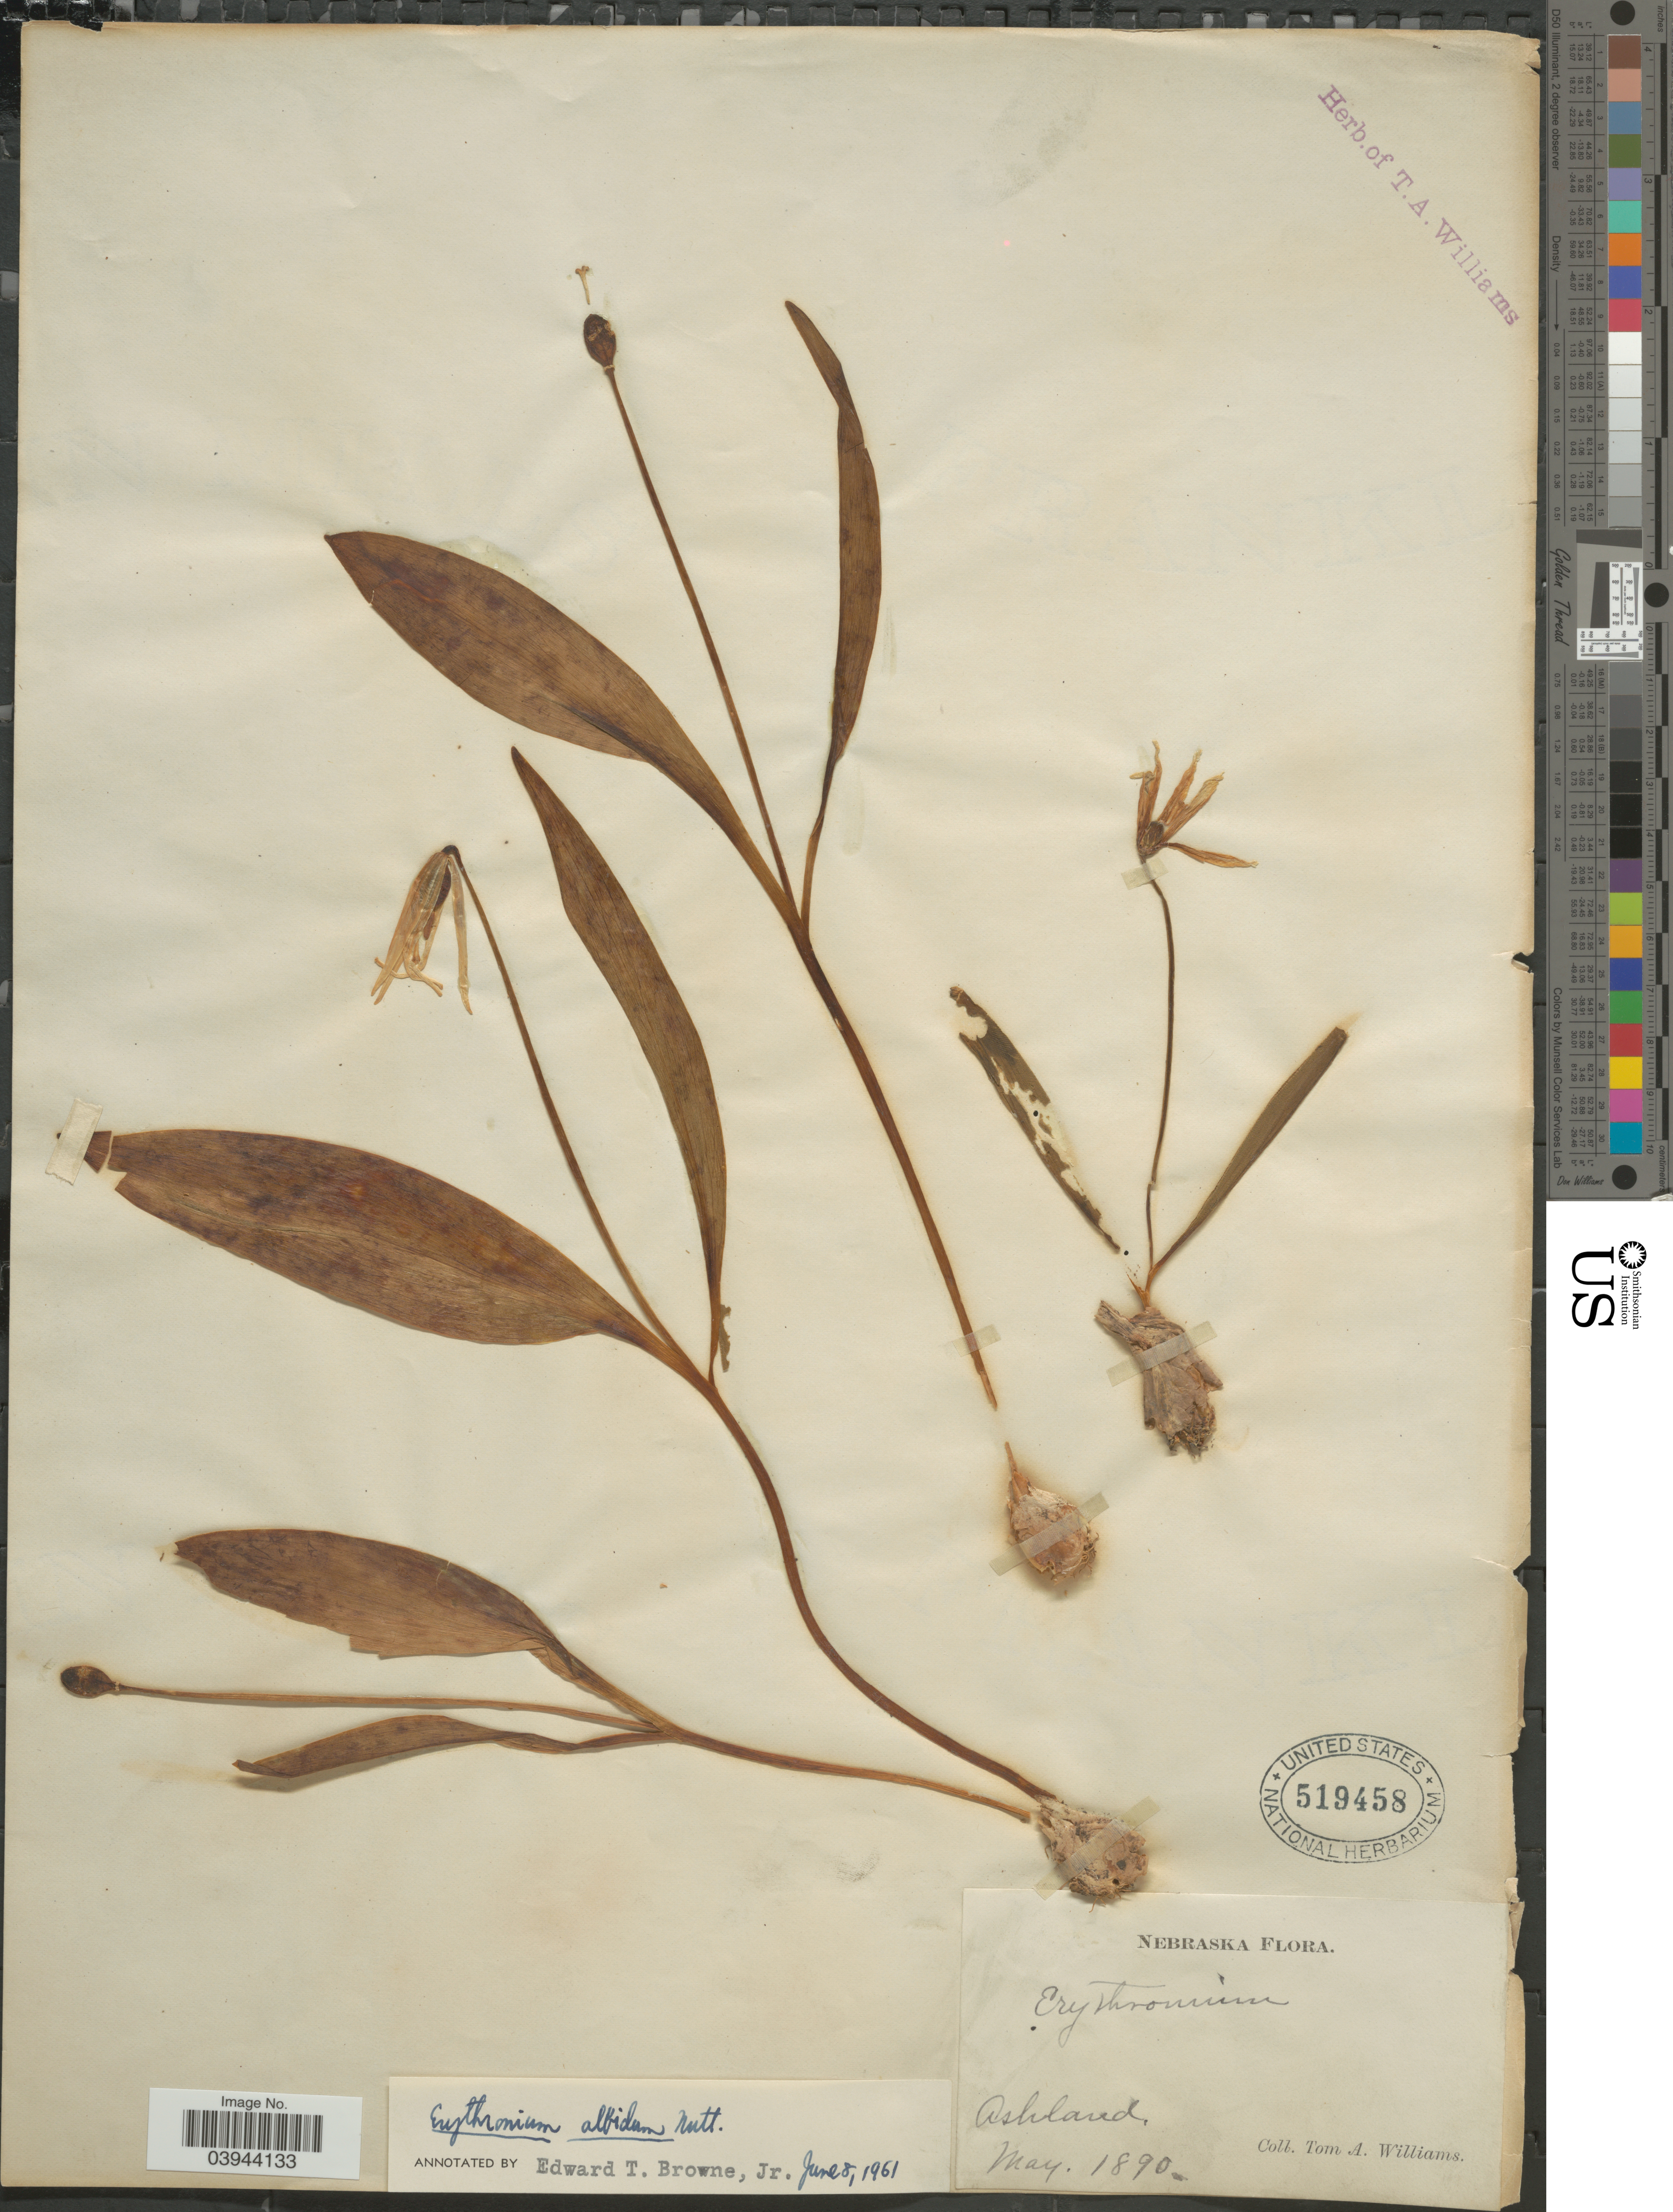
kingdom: Plantae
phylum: Tracheophyta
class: Liliopsida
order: Liliales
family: Liliaceae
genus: Erythronium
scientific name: Erythronium albidum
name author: Nutt.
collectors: T. Williams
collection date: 1890-05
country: United States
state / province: Nebraska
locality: Ashland.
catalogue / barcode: US 519458